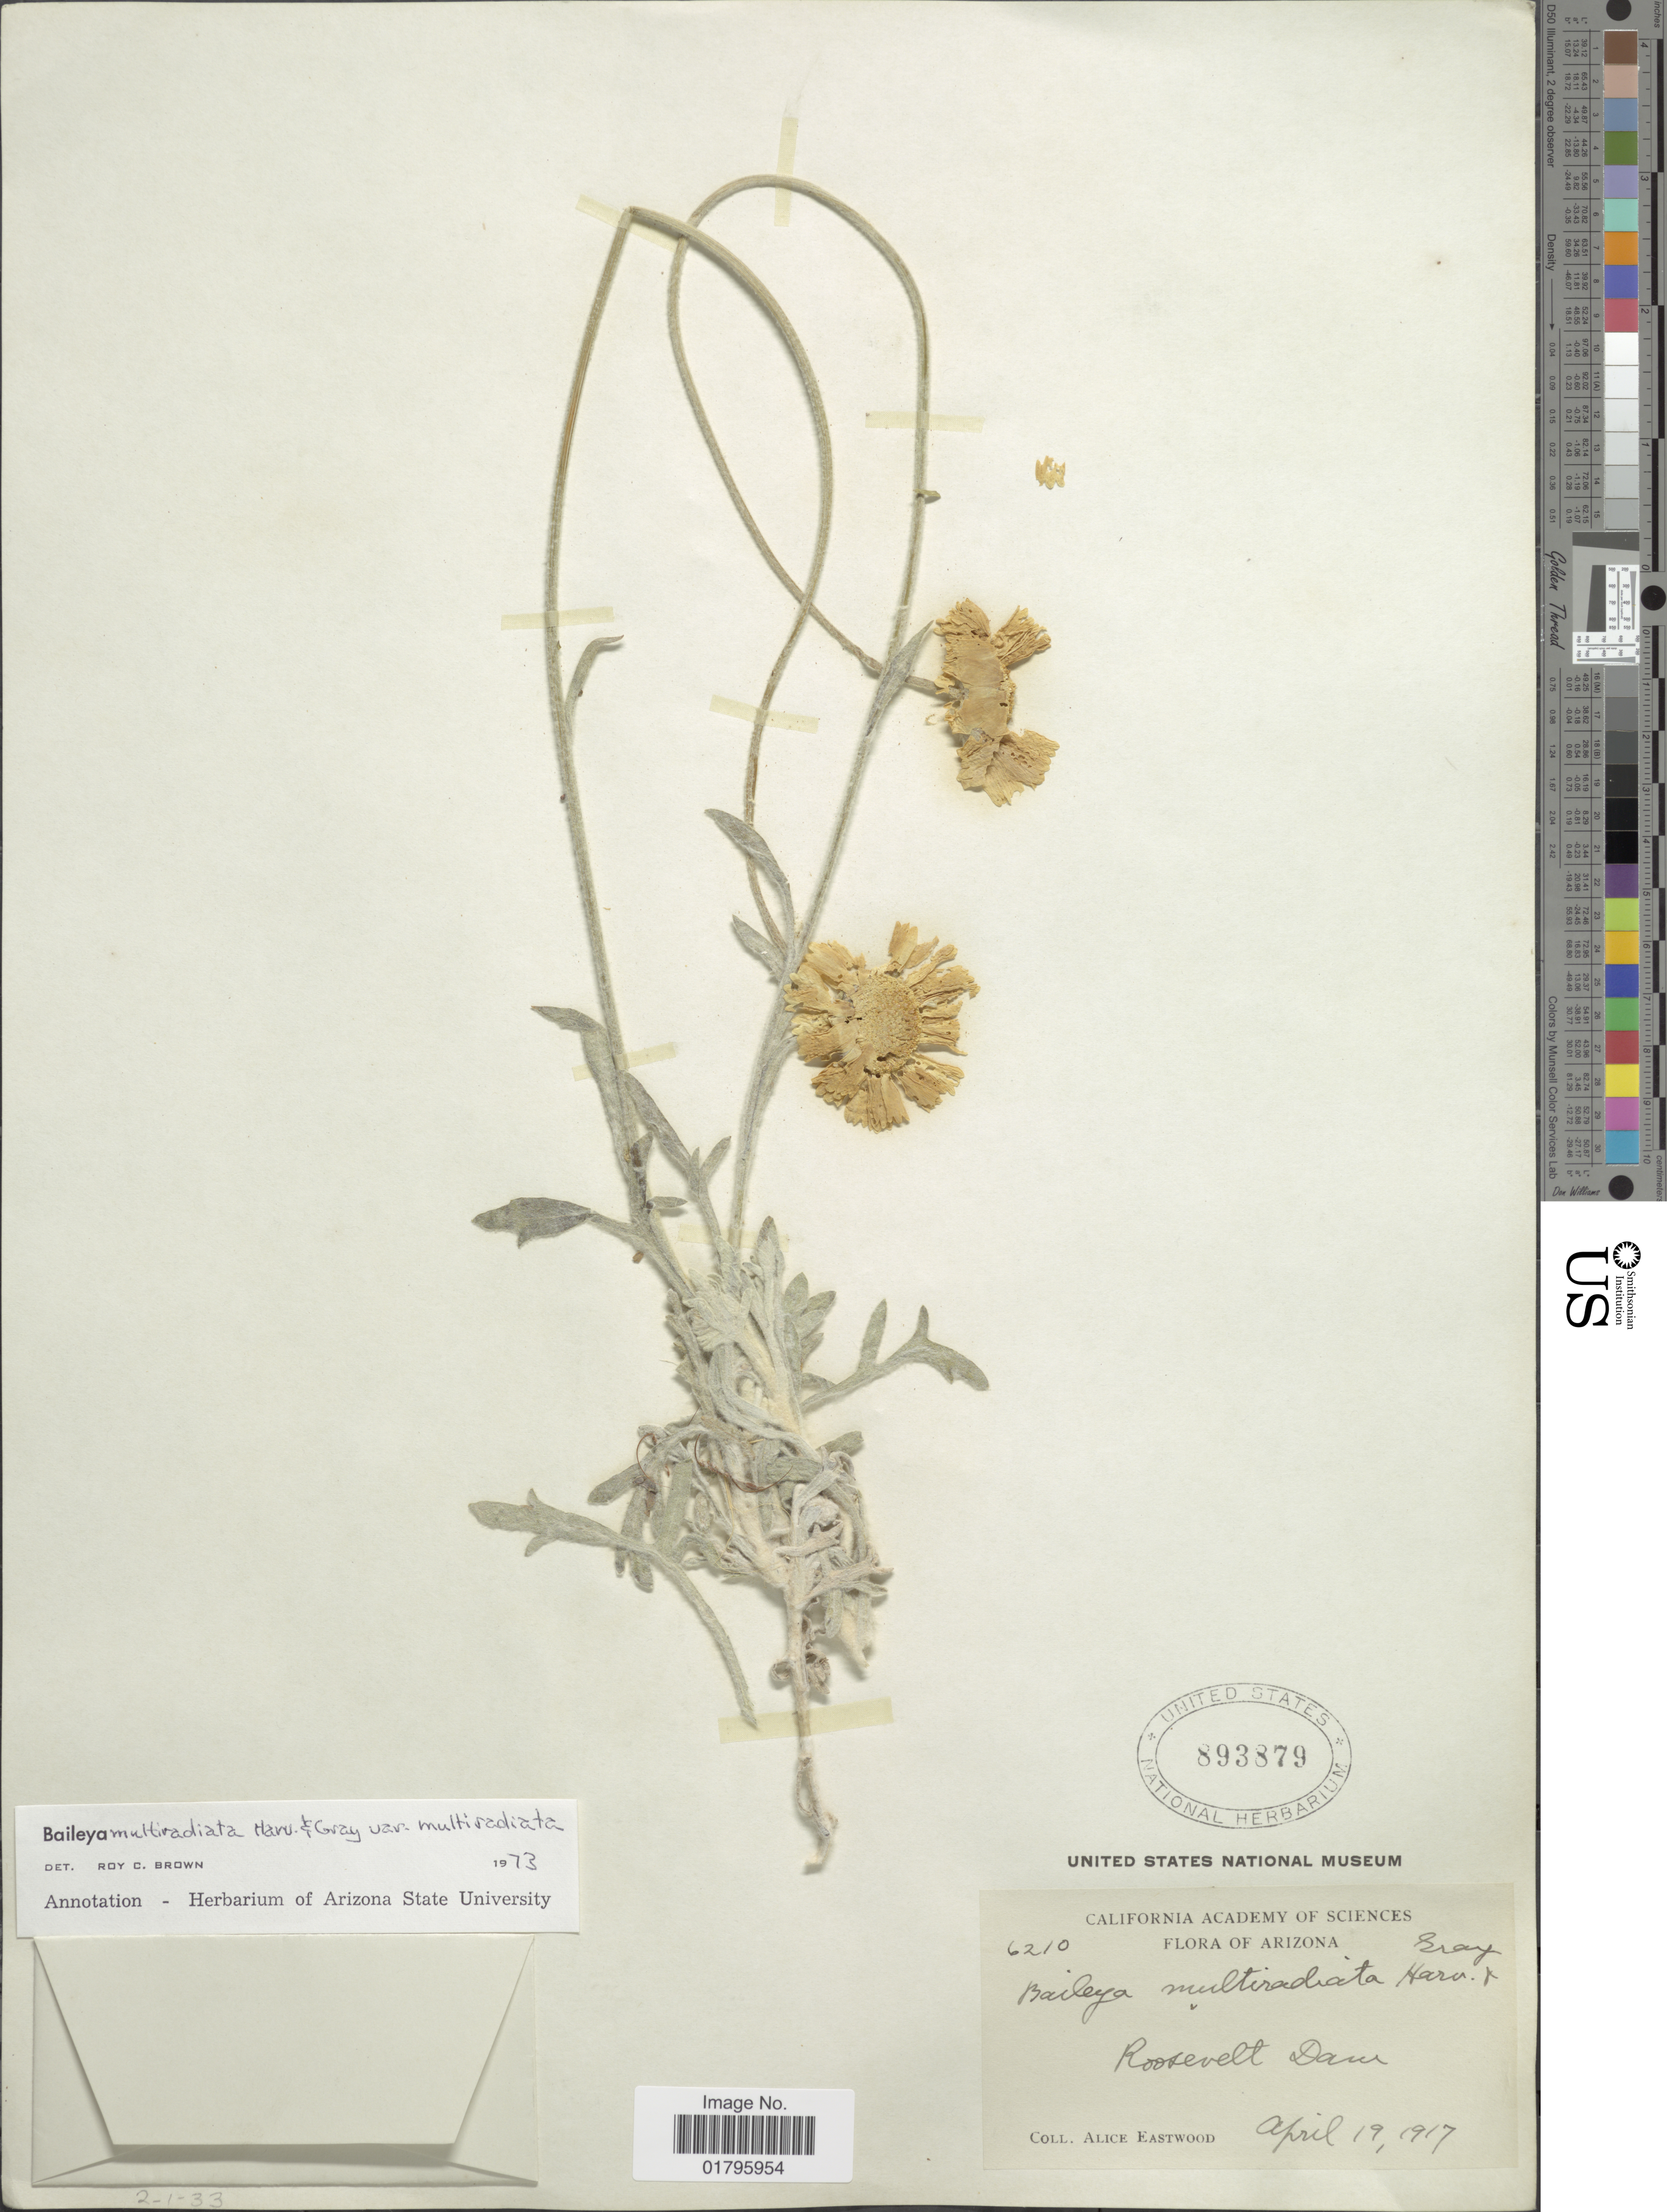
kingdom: Plantae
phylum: Tracheophyta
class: Magnoliopsida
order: Asterales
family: Asteraceae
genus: Baileya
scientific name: Baileya multiradiata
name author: Harv. & A. Gray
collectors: A. Eastwood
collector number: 6210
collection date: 1917-04-19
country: United States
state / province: Arizona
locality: Arizona, Roosevelt Dam.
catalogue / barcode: US 893879